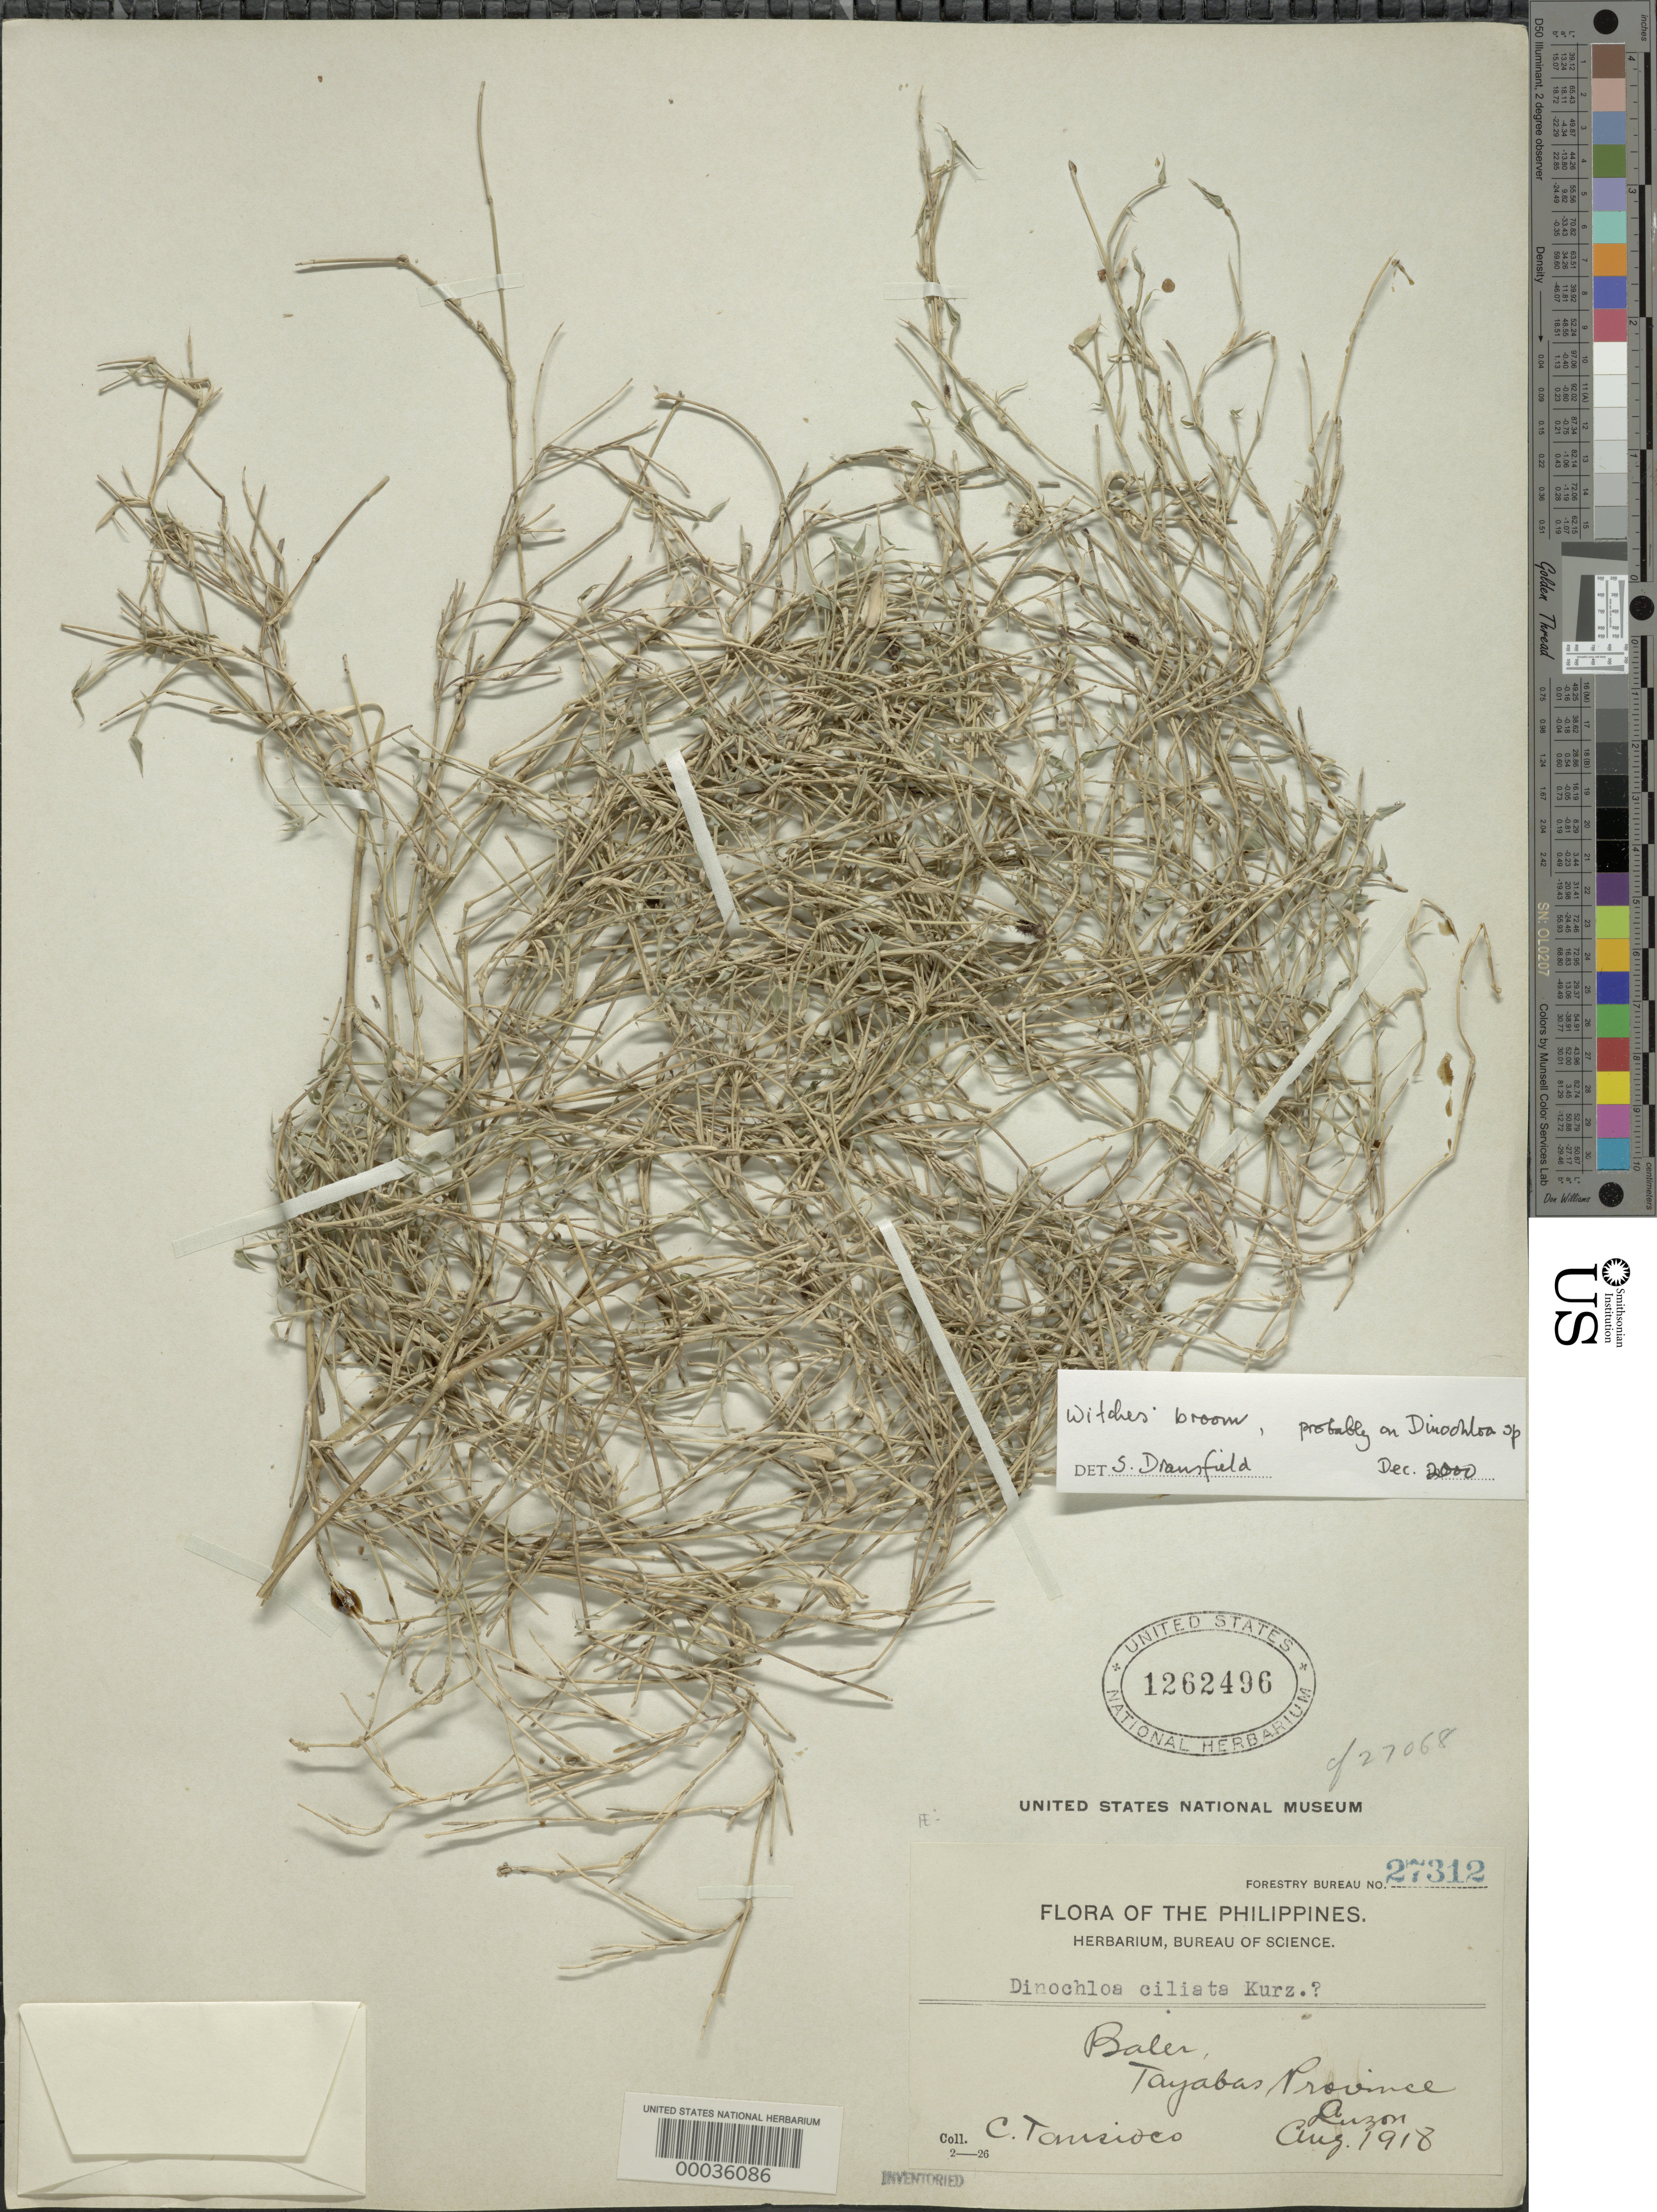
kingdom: Plantae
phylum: Tracheophyta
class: Liliopsida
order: Poales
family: Poaceae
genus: Thyrsostachys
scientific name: Thyrsostachys oliveri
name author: Gamble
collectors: C. Tamisioco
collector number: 27312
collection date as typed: Aug 1918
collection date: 1918-08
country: Philippines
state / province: Calabarzon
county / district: Quezon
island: Luzon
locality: Baies. Tayabas.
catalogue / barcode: US 1262496